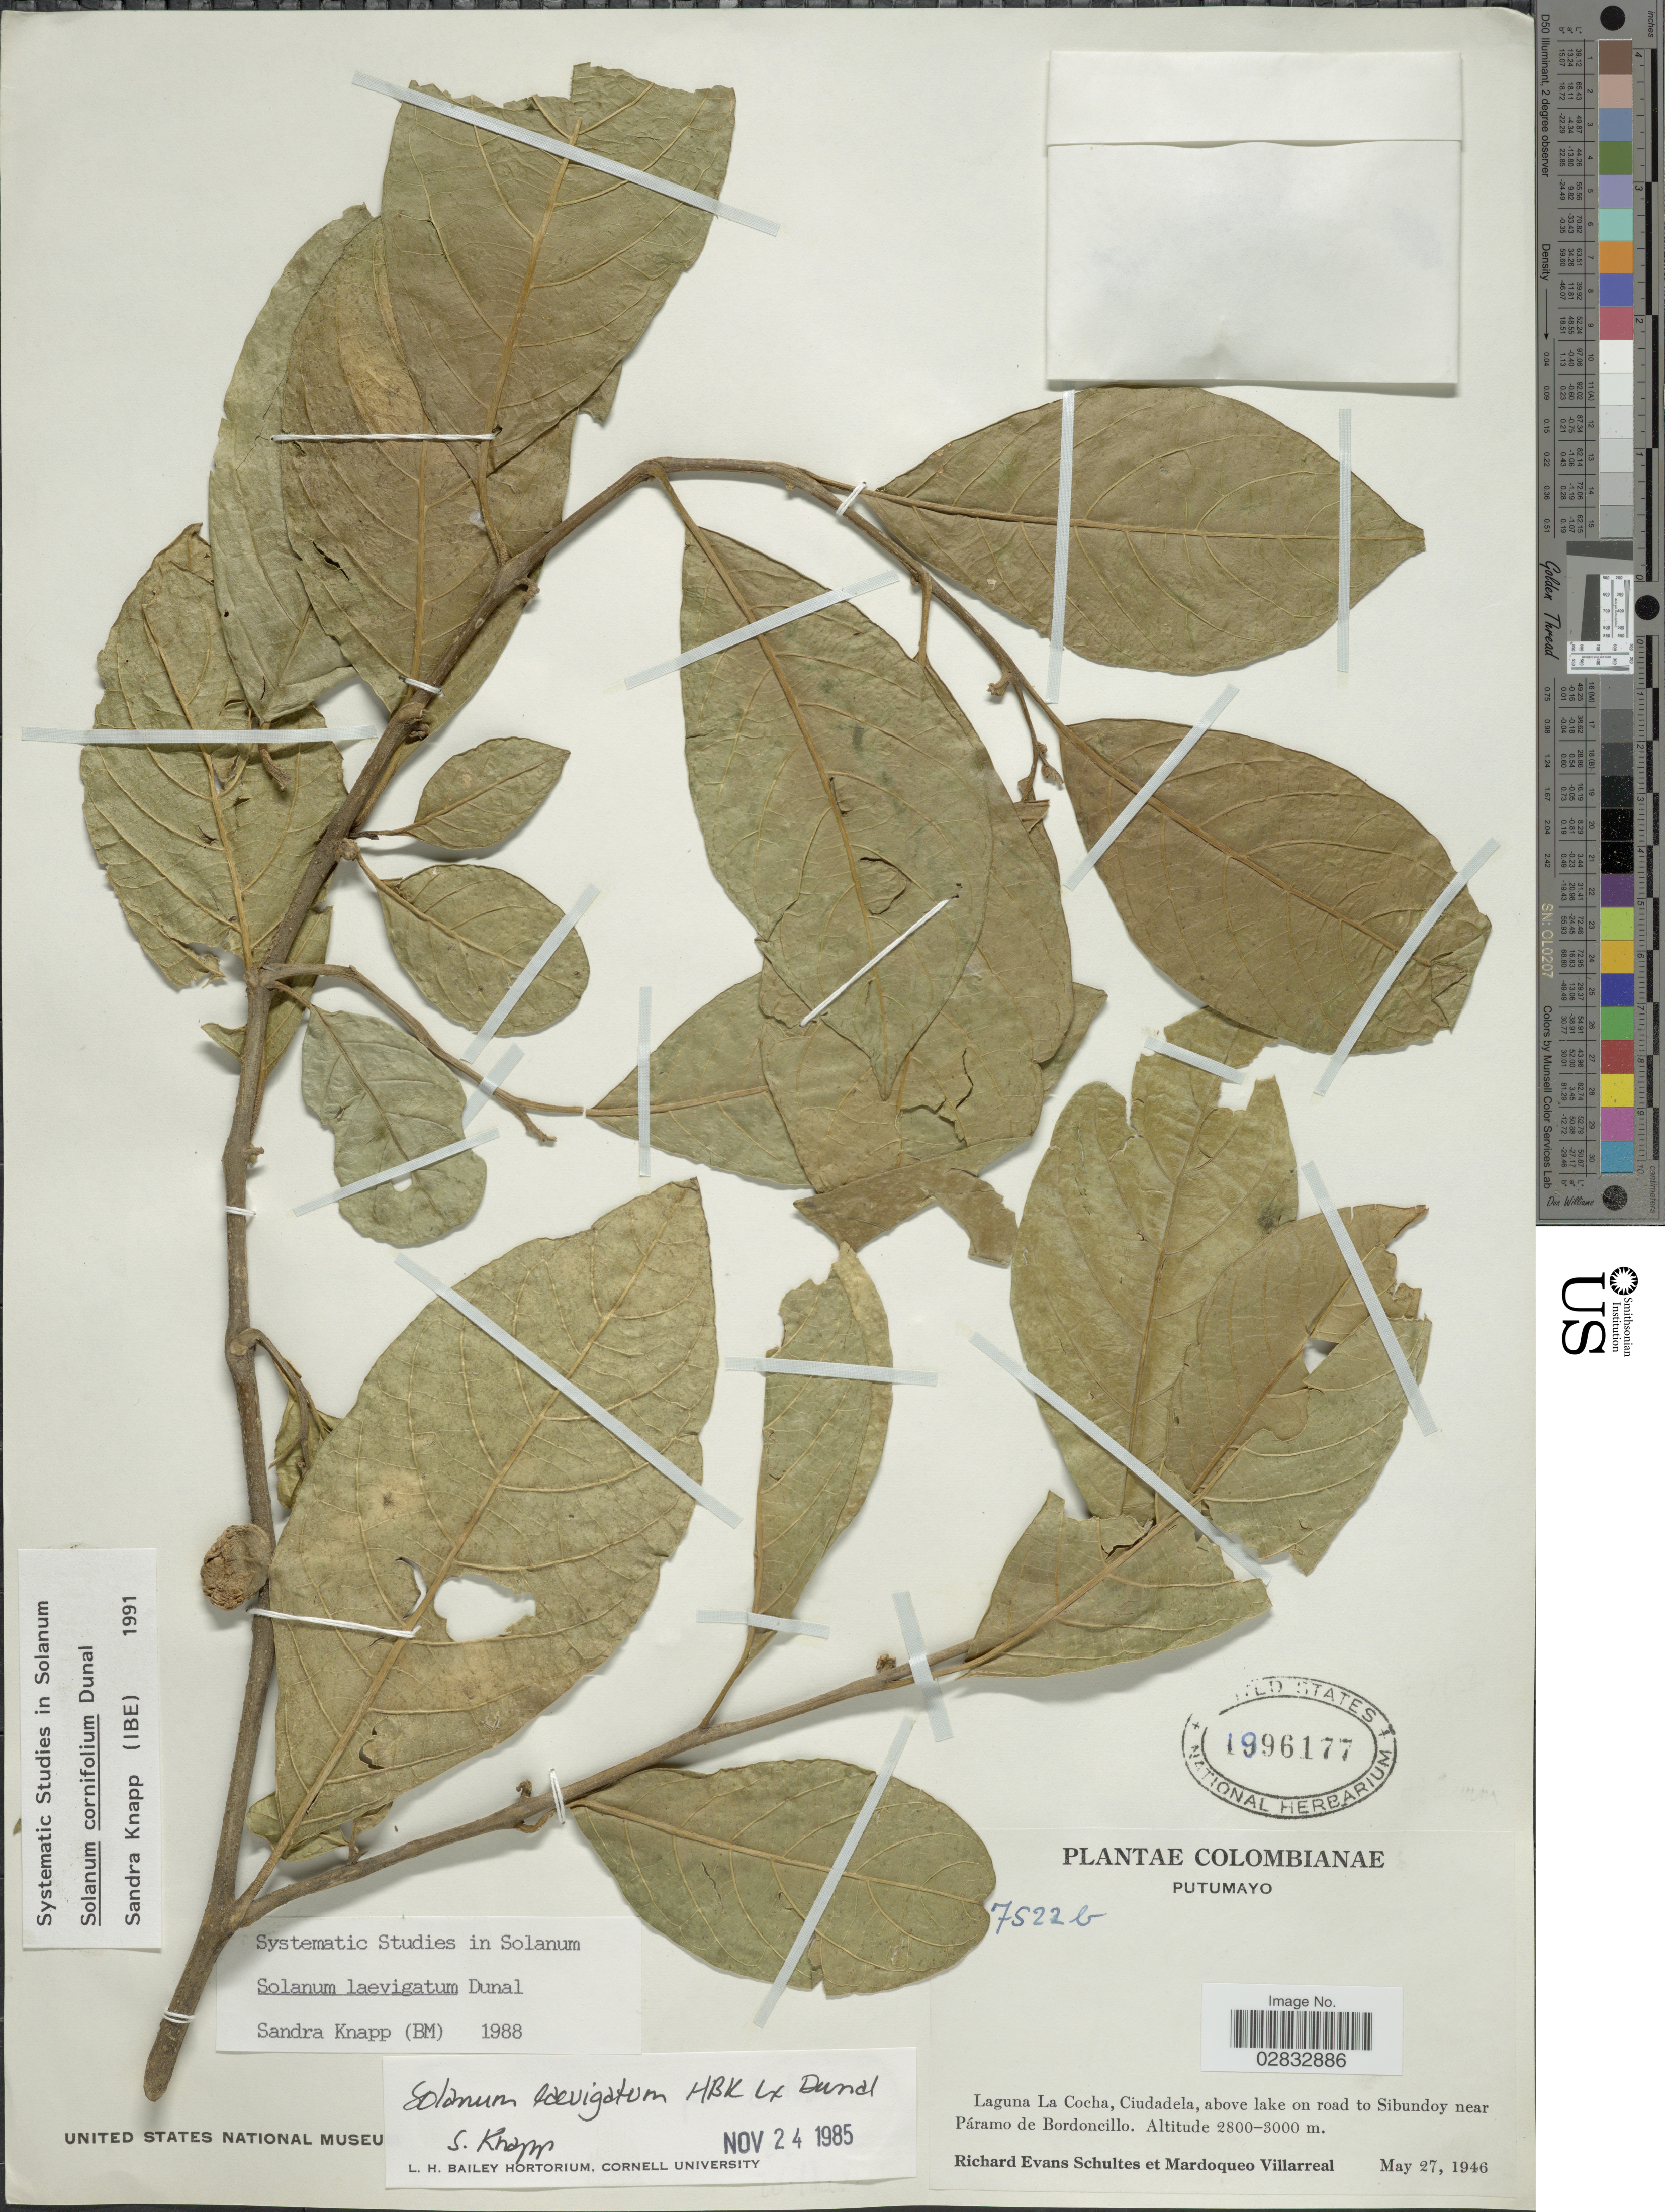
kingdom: Plantae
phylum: Tracheophyta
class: Magnoliopsida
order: Solanales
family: Solanaceae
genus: Solanum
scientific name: Solanum cornifolium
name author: Dunal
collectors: R. E. Schultes & M. Villarreal V.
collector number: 7522b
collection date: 1946-05-27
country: Colombia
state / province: Putumayo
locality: Laguna La Cocha, Ciudadela, above lake on road to Sibundoy near Páramo de Bordoncillo.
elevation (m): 2800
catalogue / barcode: US 1996177